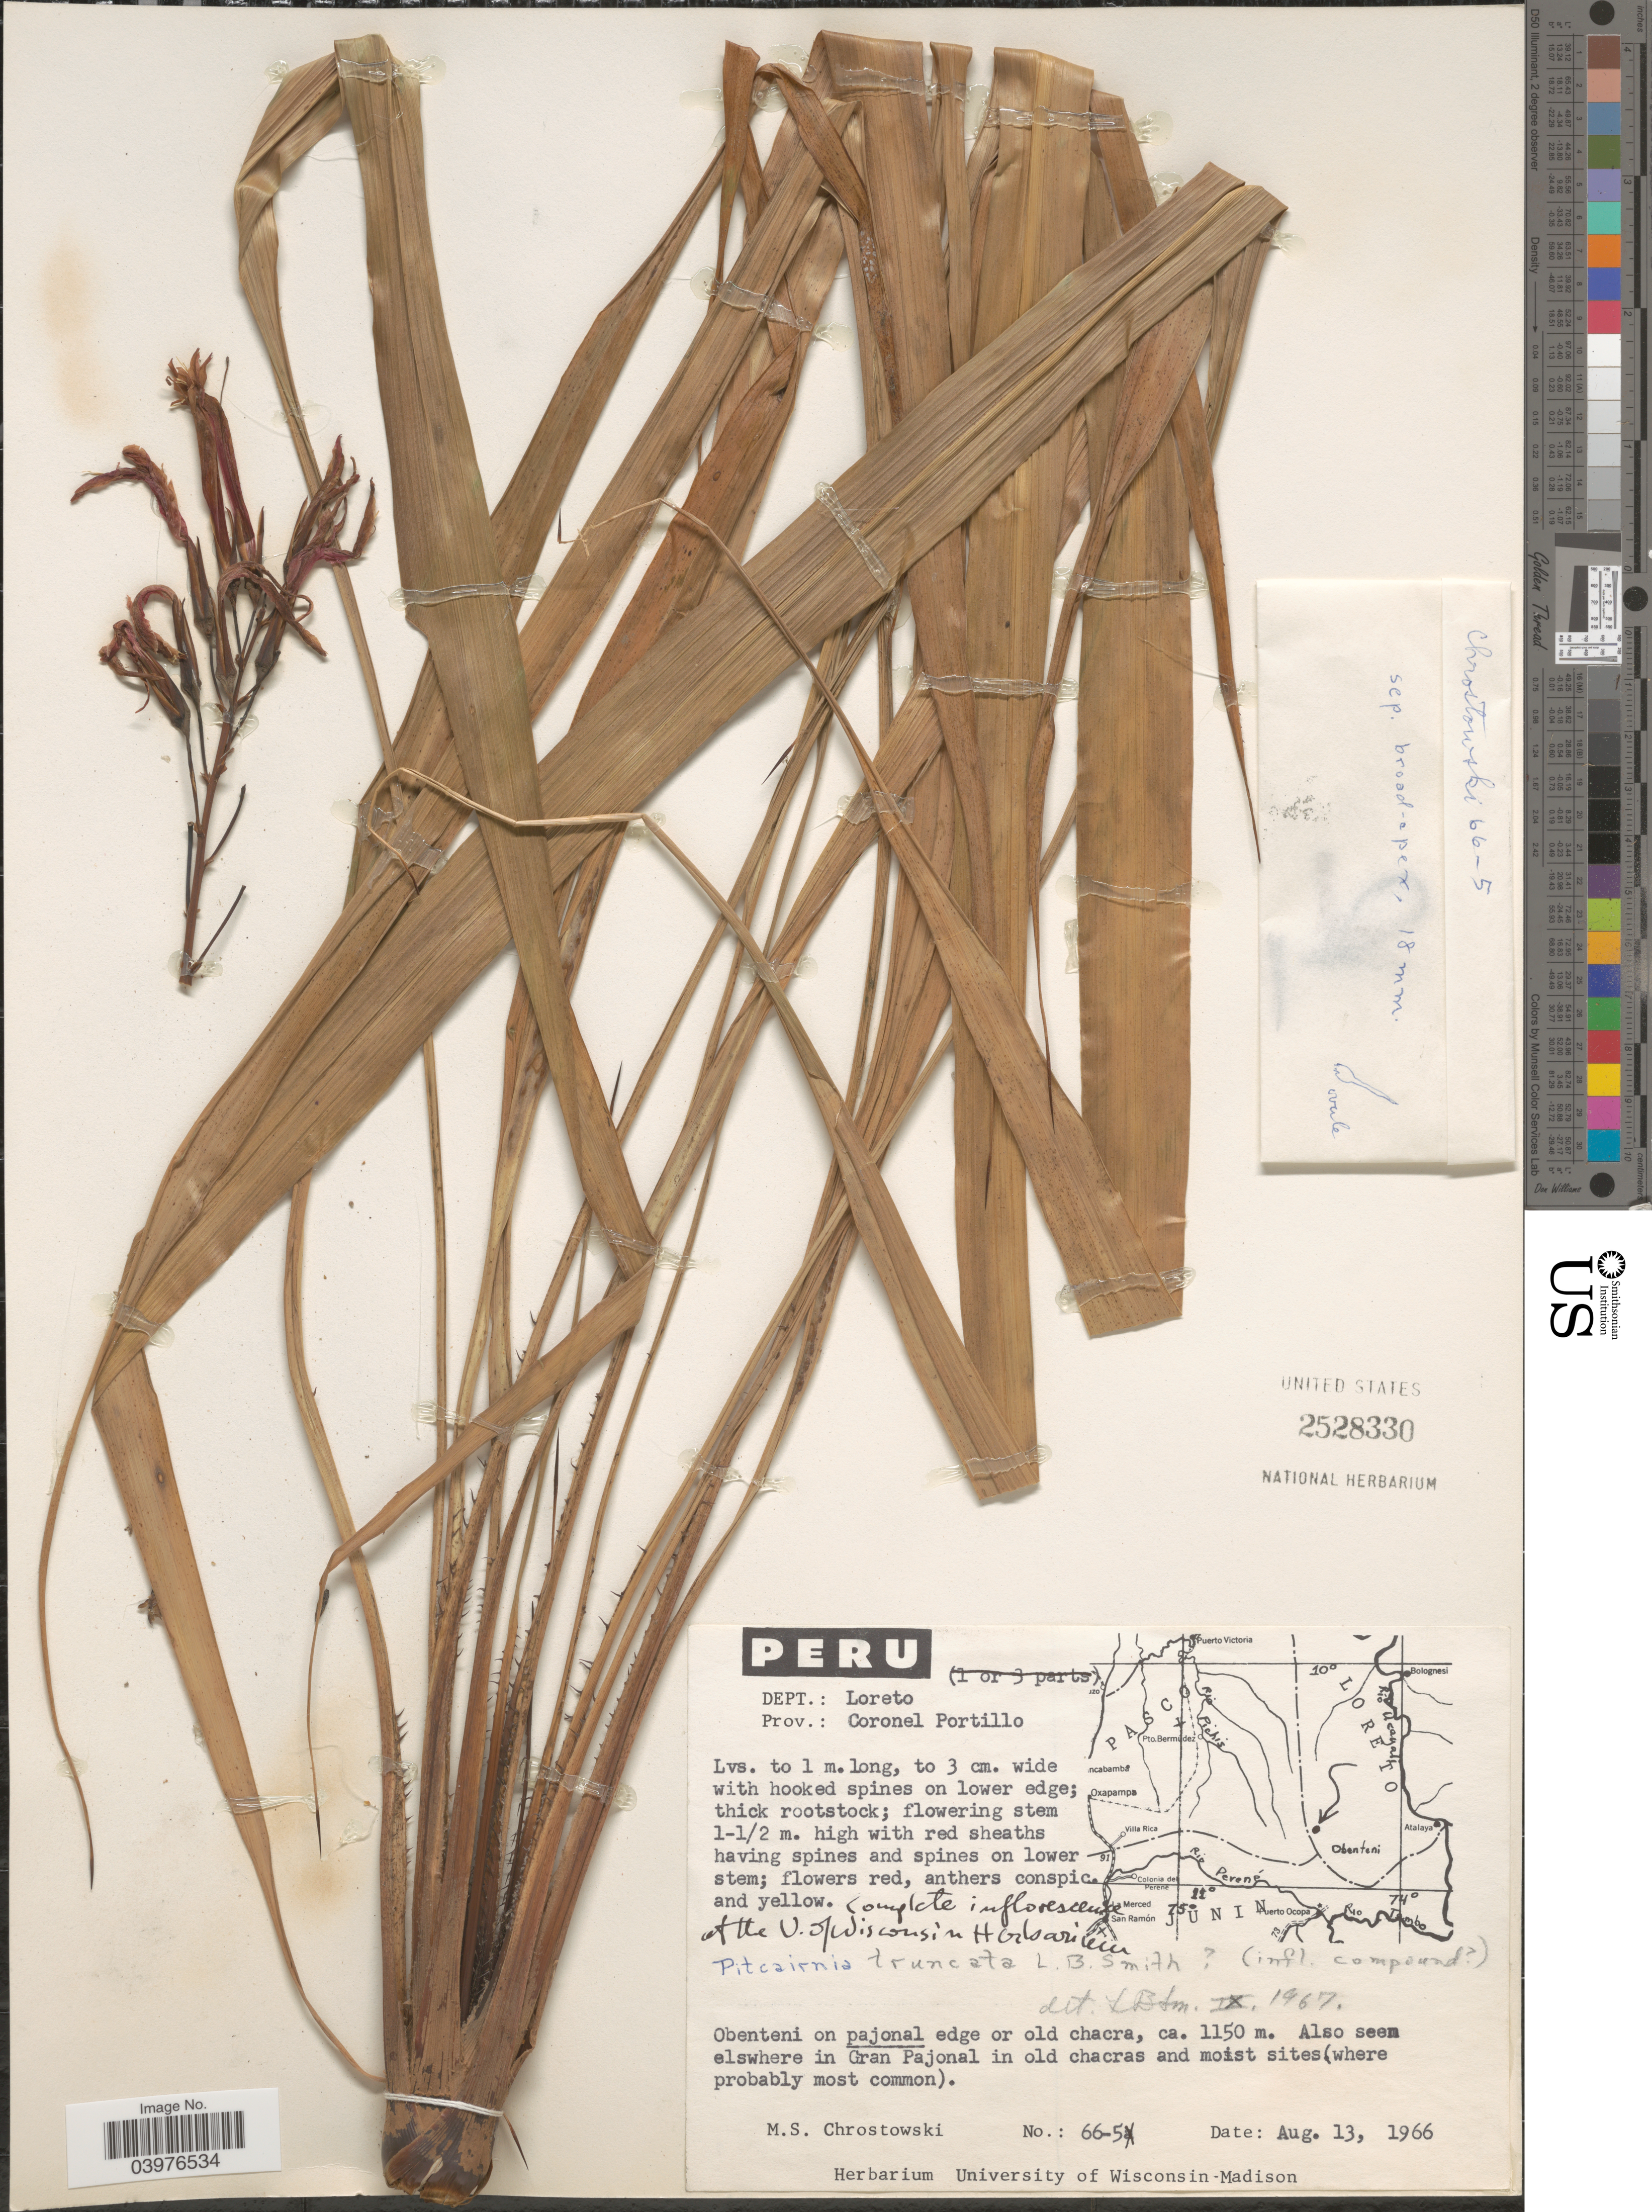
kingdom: Plantae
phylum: Tracheophyta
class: Liliopsida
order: Poales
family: Bromeliaceae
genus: Pitcairnia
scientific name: Pitcairnia truncata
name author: L.B. Sm.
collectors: M. Chrostowski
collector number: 66-5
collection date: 1966-08-13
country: Peru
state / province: Loreto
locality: Dept.: Loreto. Prov.: Coronel Portillo. Obenteni on pajonal edge or old chacra. Elsewhere in Gran Pajonal in old chacras and moist sites.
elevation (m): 1150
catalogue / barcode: US 2528330